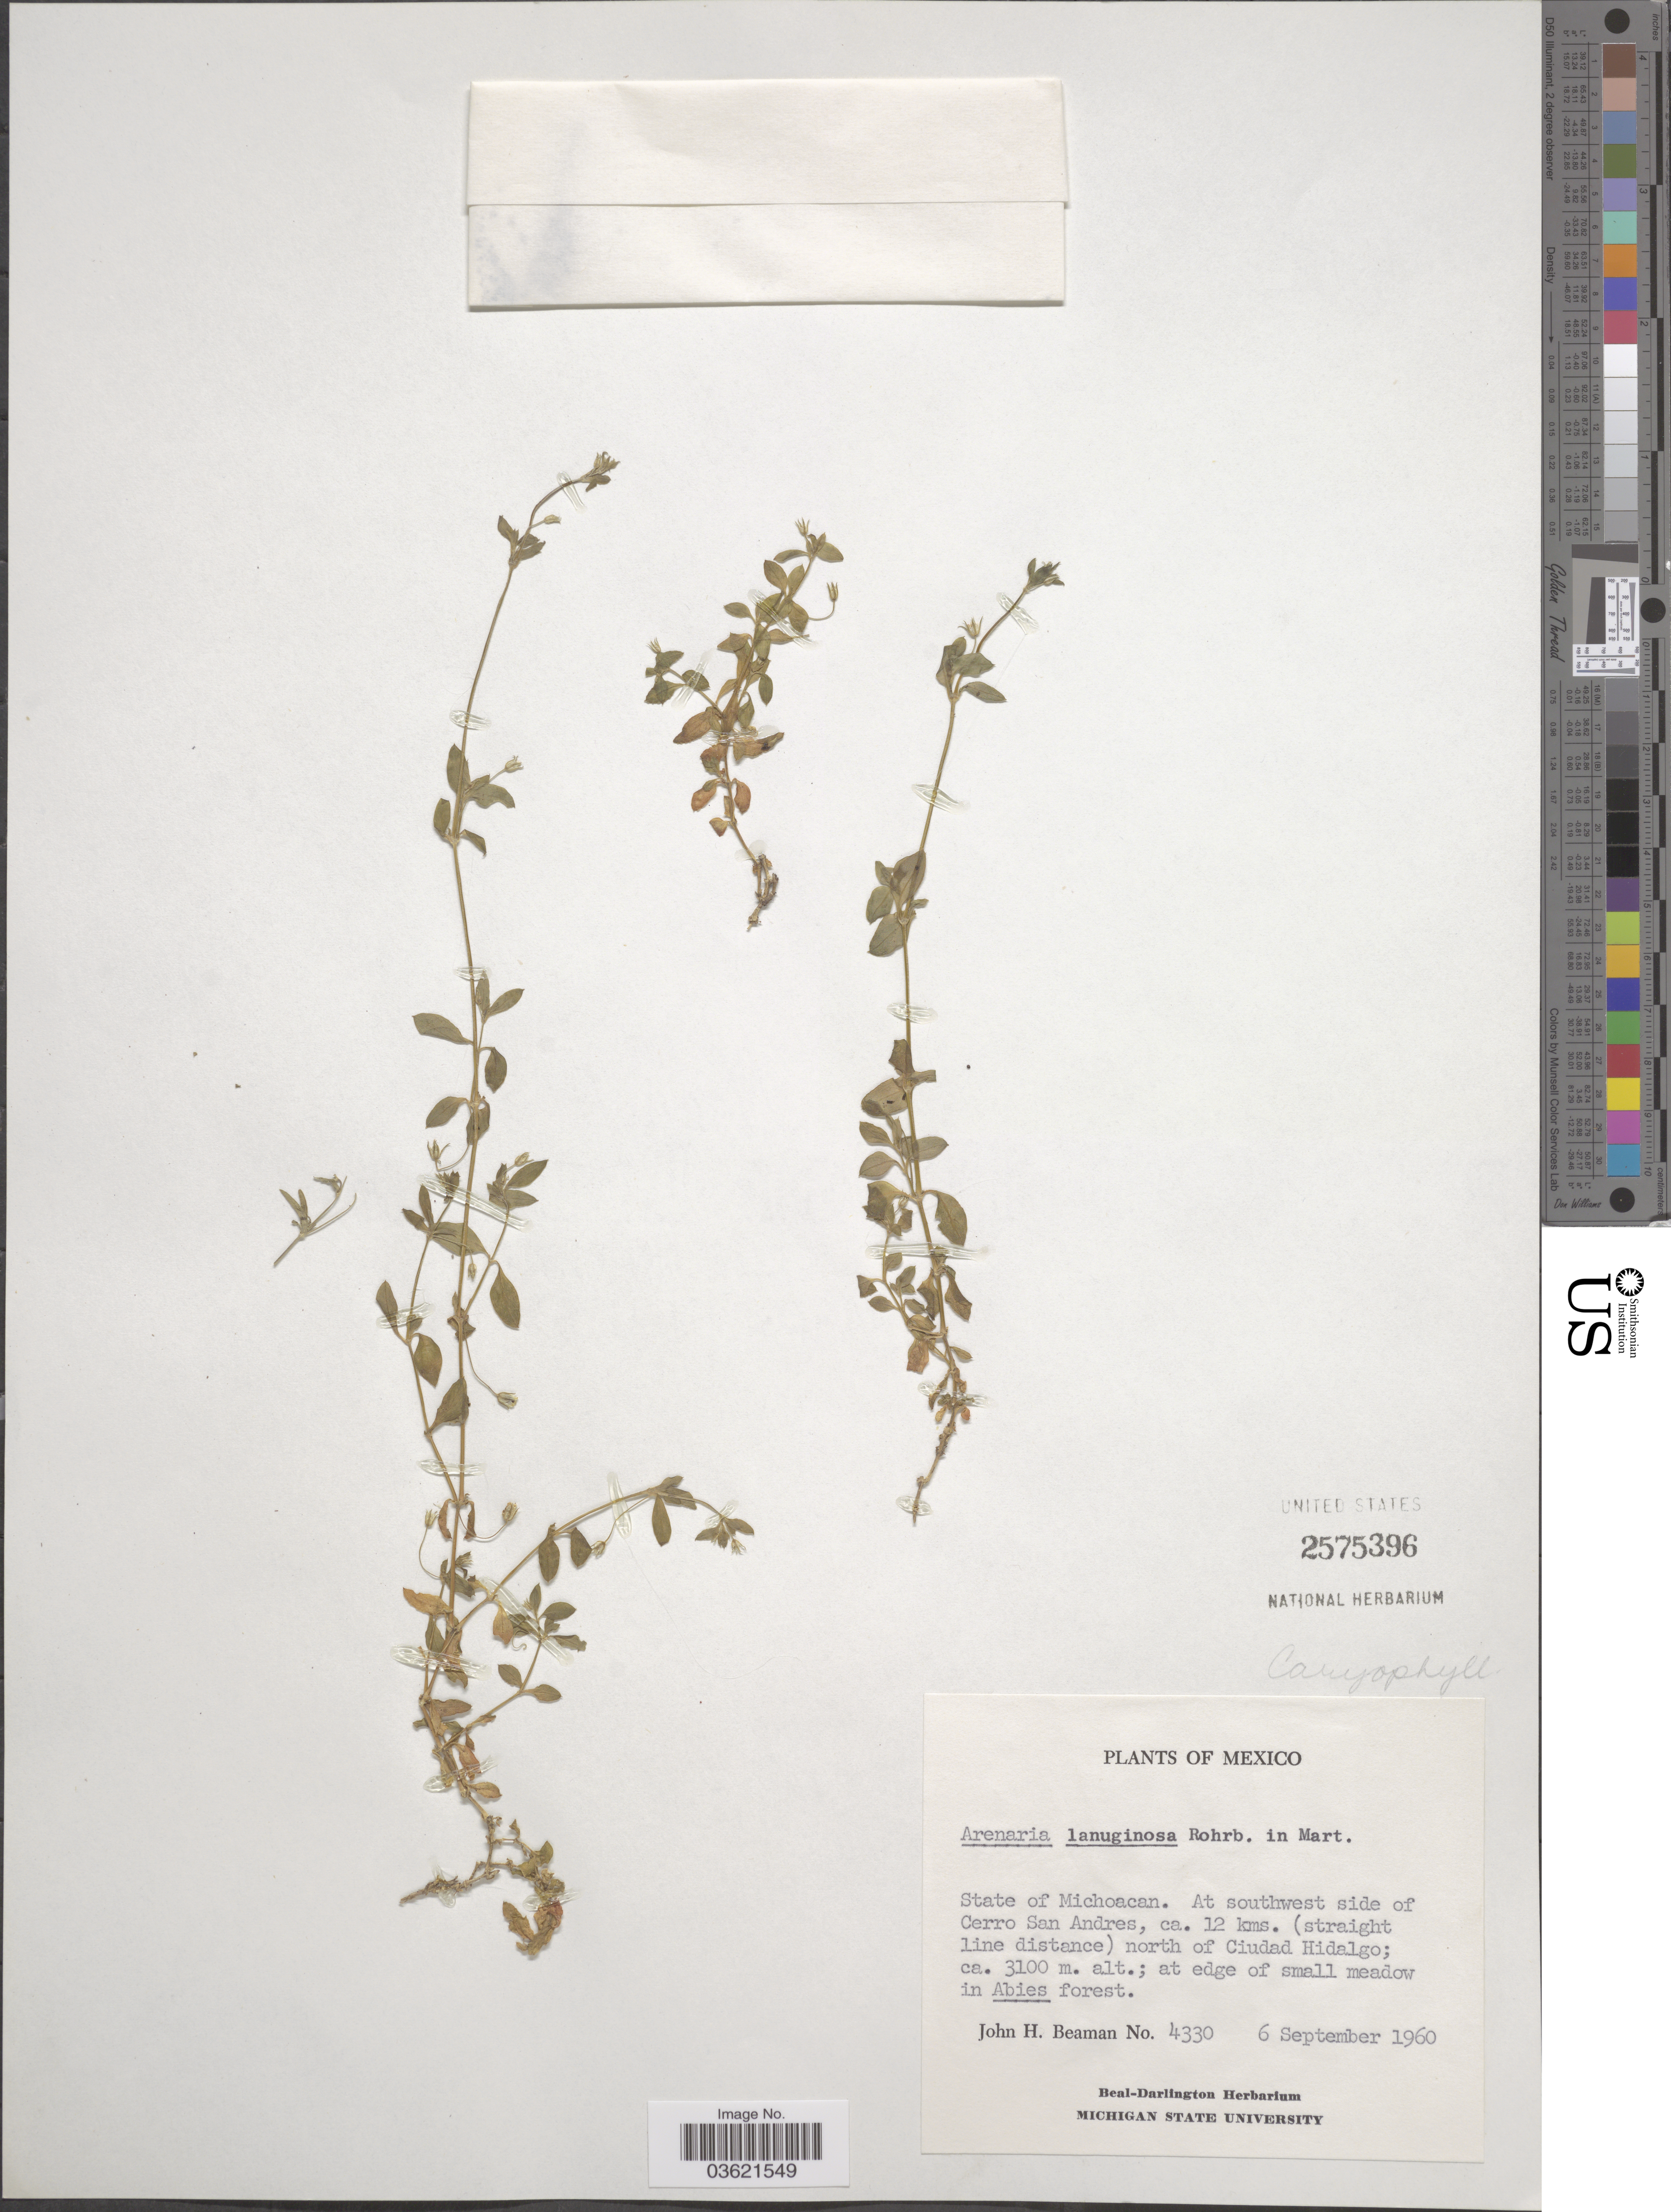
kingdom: Plantae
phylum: Tracheophyta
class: Magnoliopsida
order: Caryophyllales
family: Caryophyllaceae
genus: Arenaria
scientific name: Arenaria lanuginosa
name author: (Michx.) Rohrb.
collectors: J. H. Beaman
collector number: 4330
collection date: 1960-09-06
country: Mexico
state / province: Michoacán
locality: At southwest side of Cerro San Andres, ca. 12 kms. (straight line distance) north of Ciudad Hidalgo.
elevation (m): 3100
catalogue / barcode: US 2575396